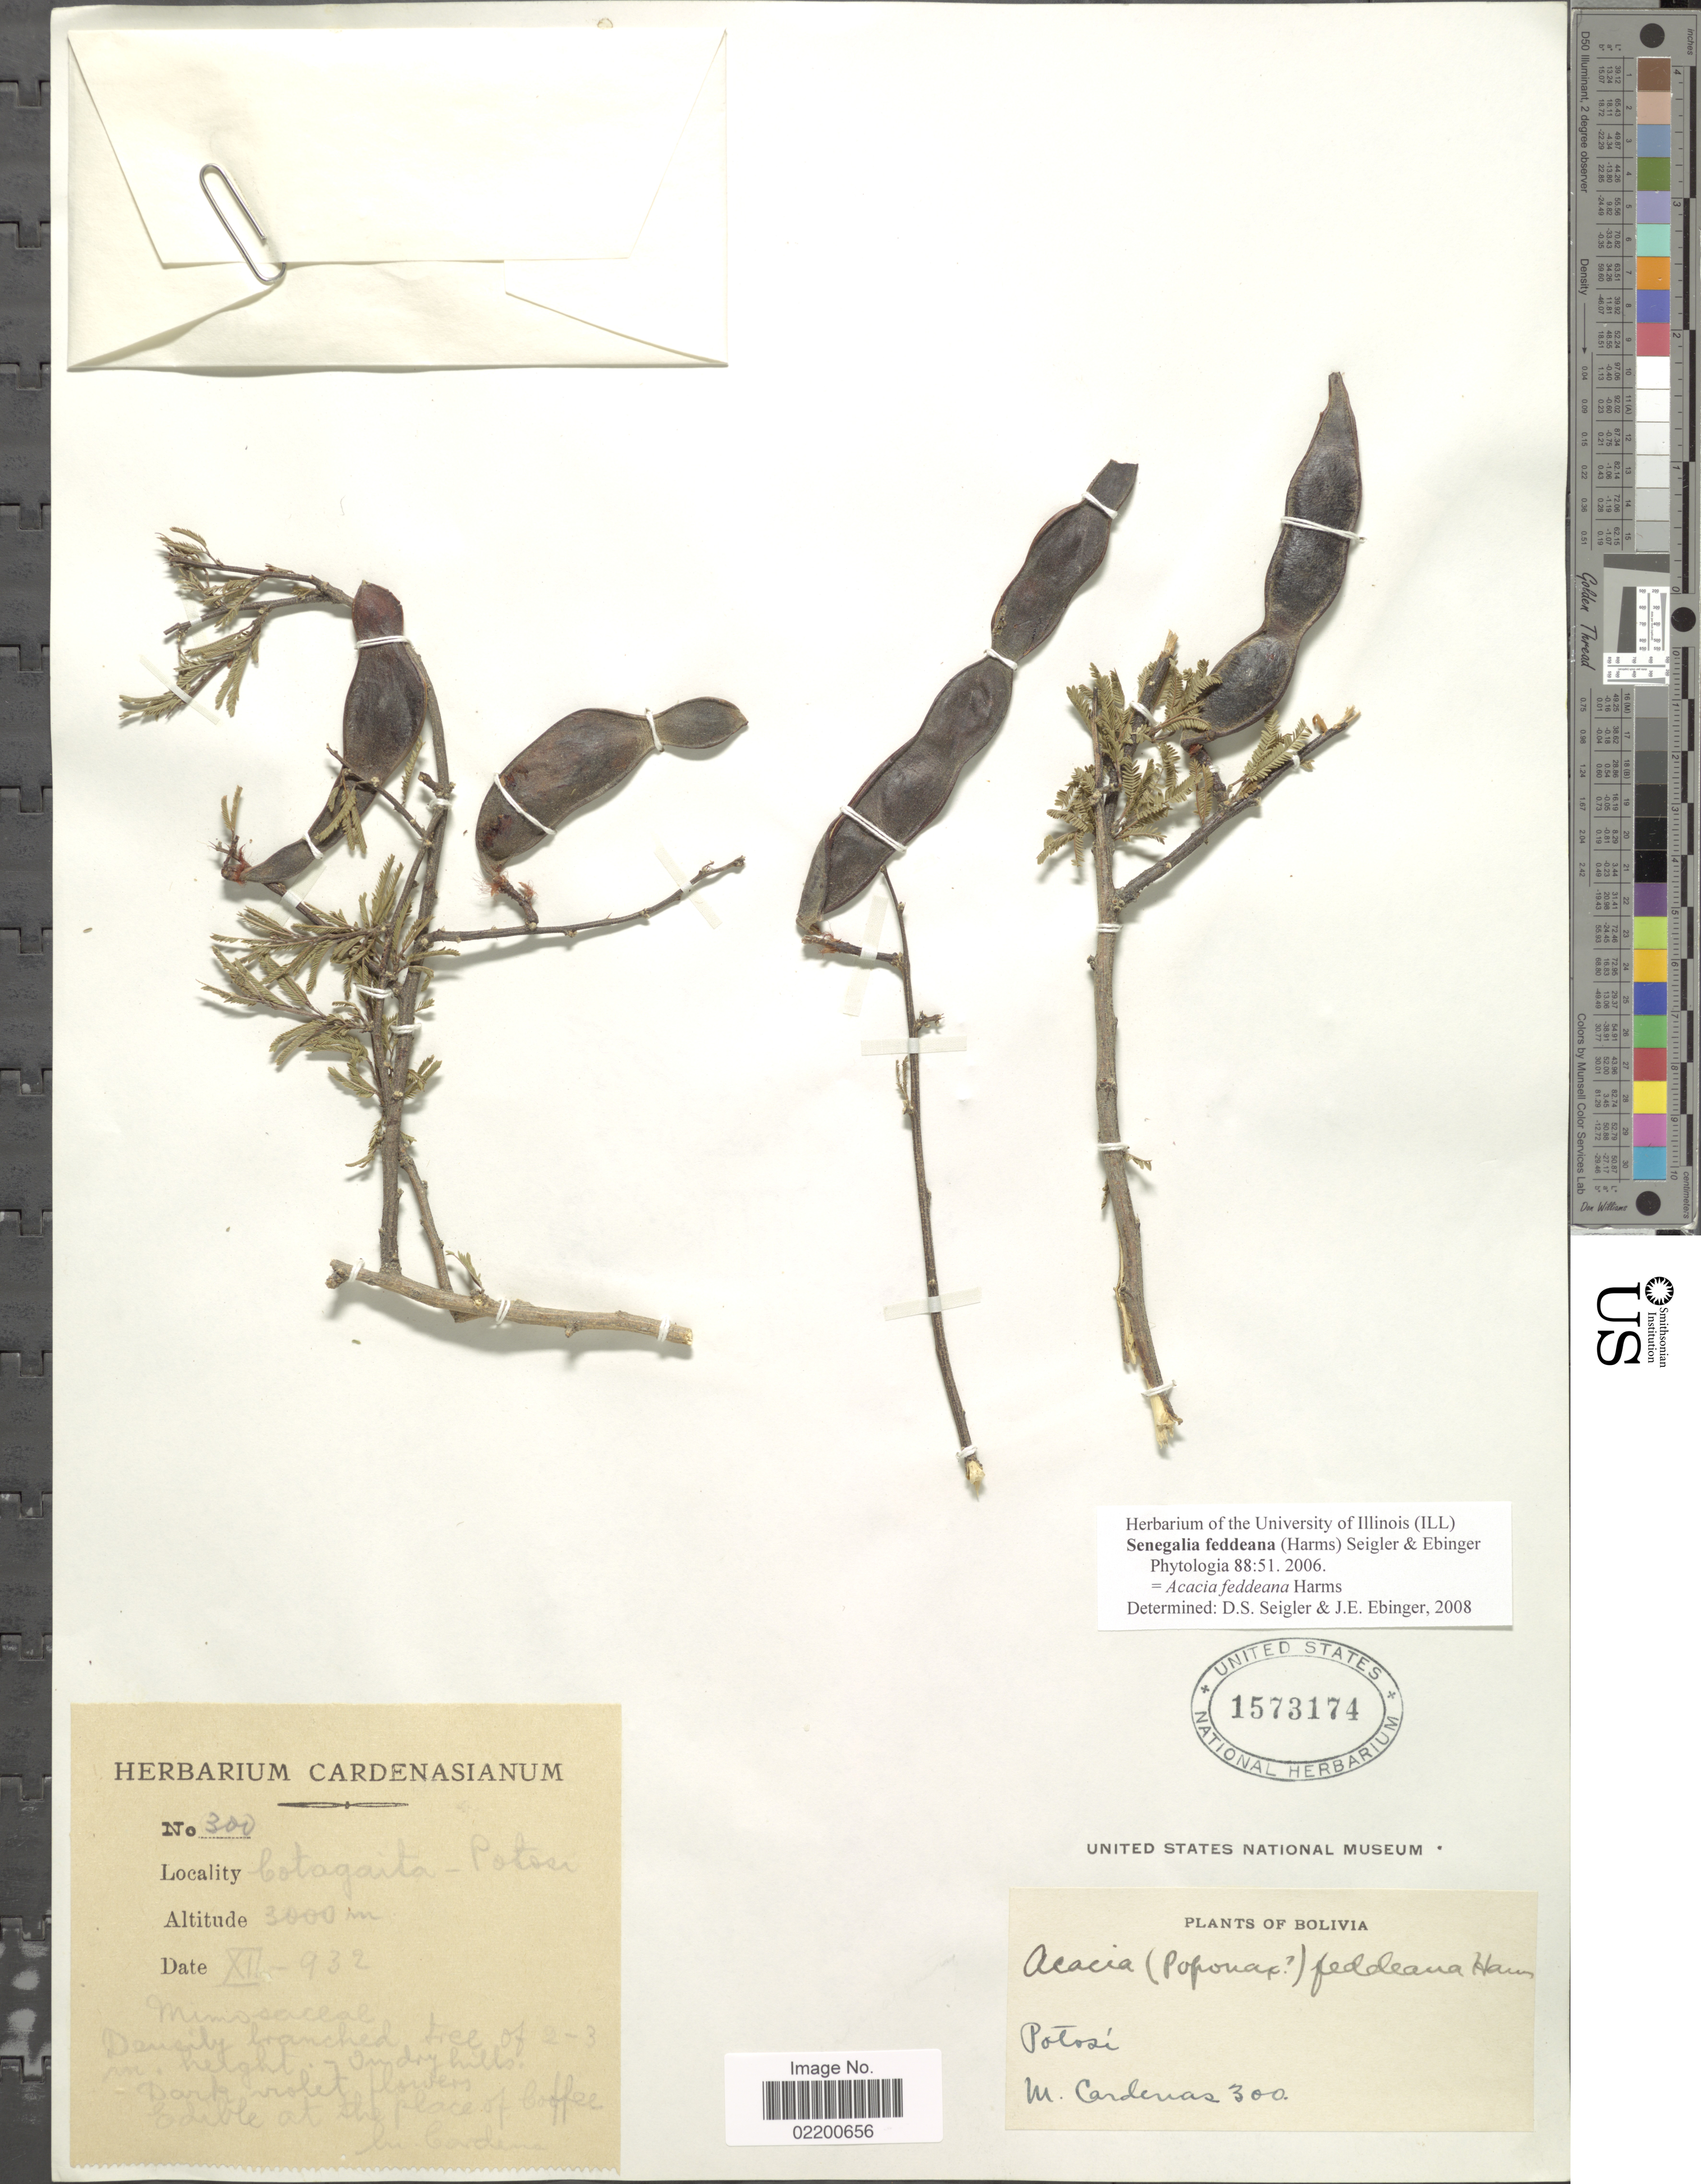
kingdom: Plantae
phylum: Tracheophyta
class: Magnoliopsida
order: Fabales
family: Fabaceae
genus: Pseudosenegalia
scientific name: Pseudosenegalia feddeana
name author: (Harms) Seigler & Ebinger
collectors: M. Cárdenas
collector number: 300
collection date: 1932-12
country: Bolivia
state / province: Potosi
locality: Cotogaita-Potosi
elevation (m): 3000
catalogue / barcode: US 1573174